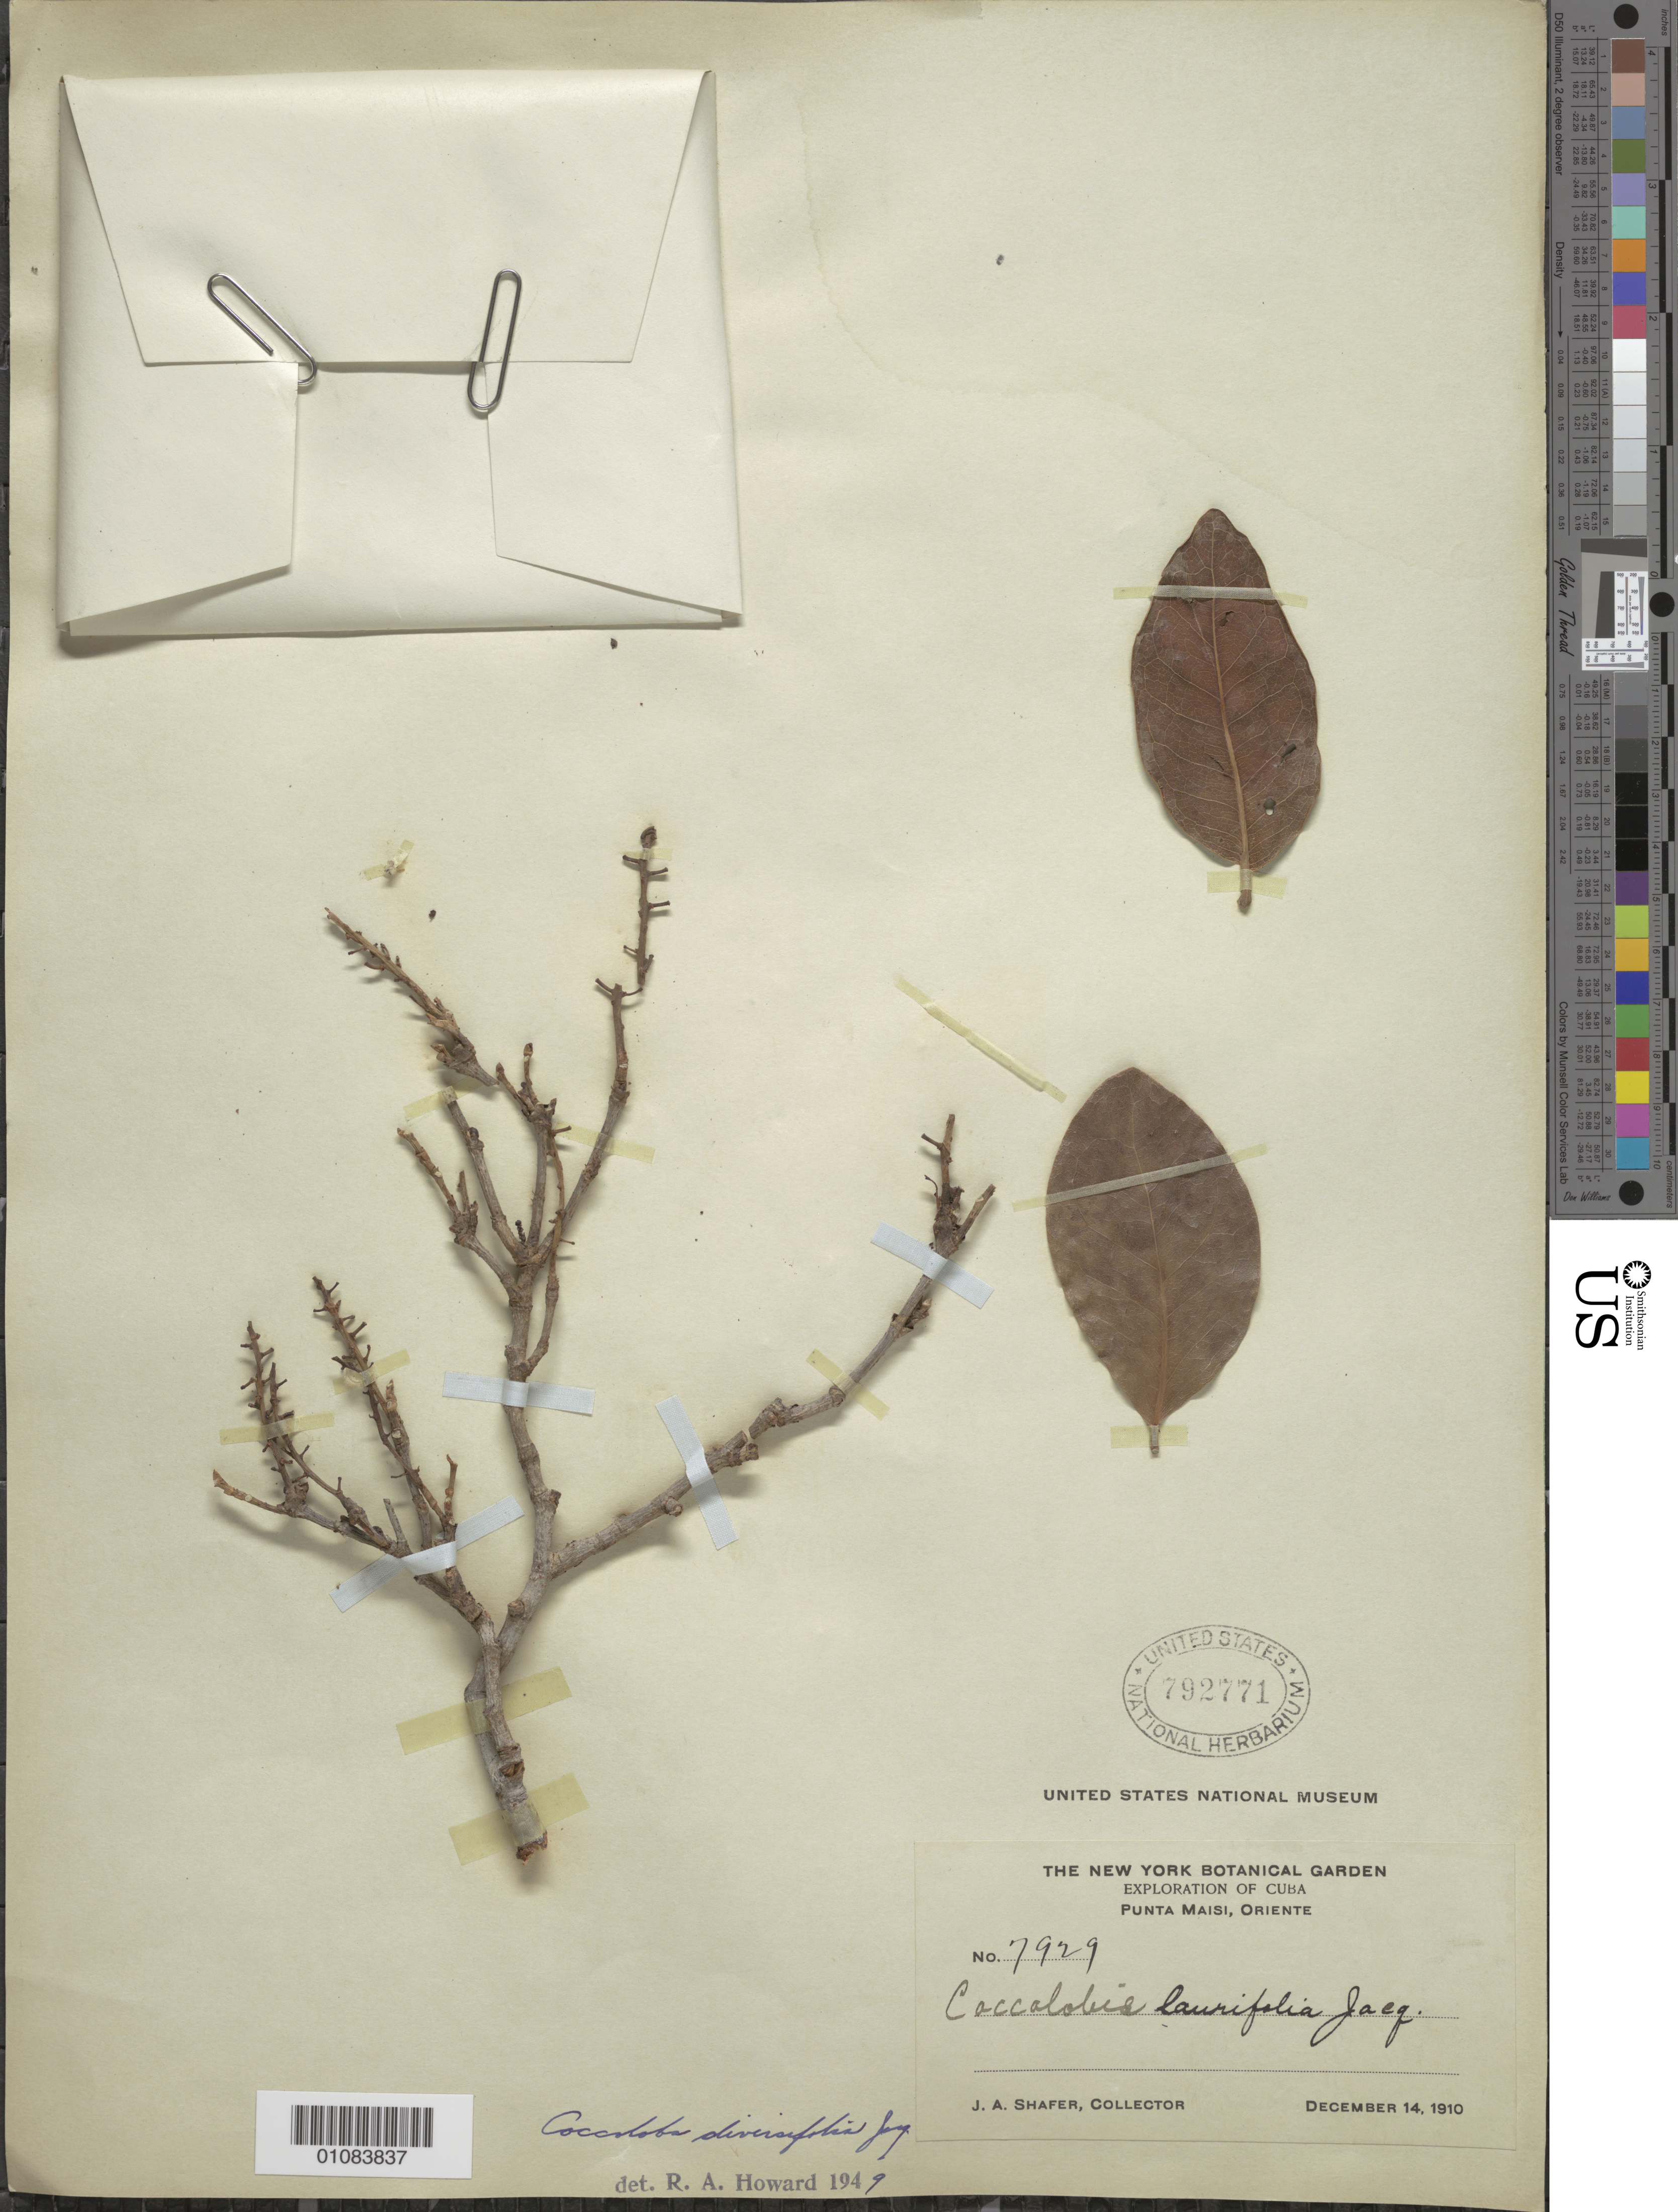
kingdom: Plantae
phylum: Tracheophyta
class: Magnoliopsida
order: Caryophyllales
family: Polygonaceae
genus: Coccoloba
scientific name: Coccoloba diversifolia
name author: Jacq.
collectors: J. A. Shafer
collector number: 7929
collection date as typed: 14 Dec 1910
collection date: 1910-12-14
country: Cuba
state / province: Guantánamo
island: Cuba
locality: Oriente, Punta Maisi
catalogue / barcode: US 792771